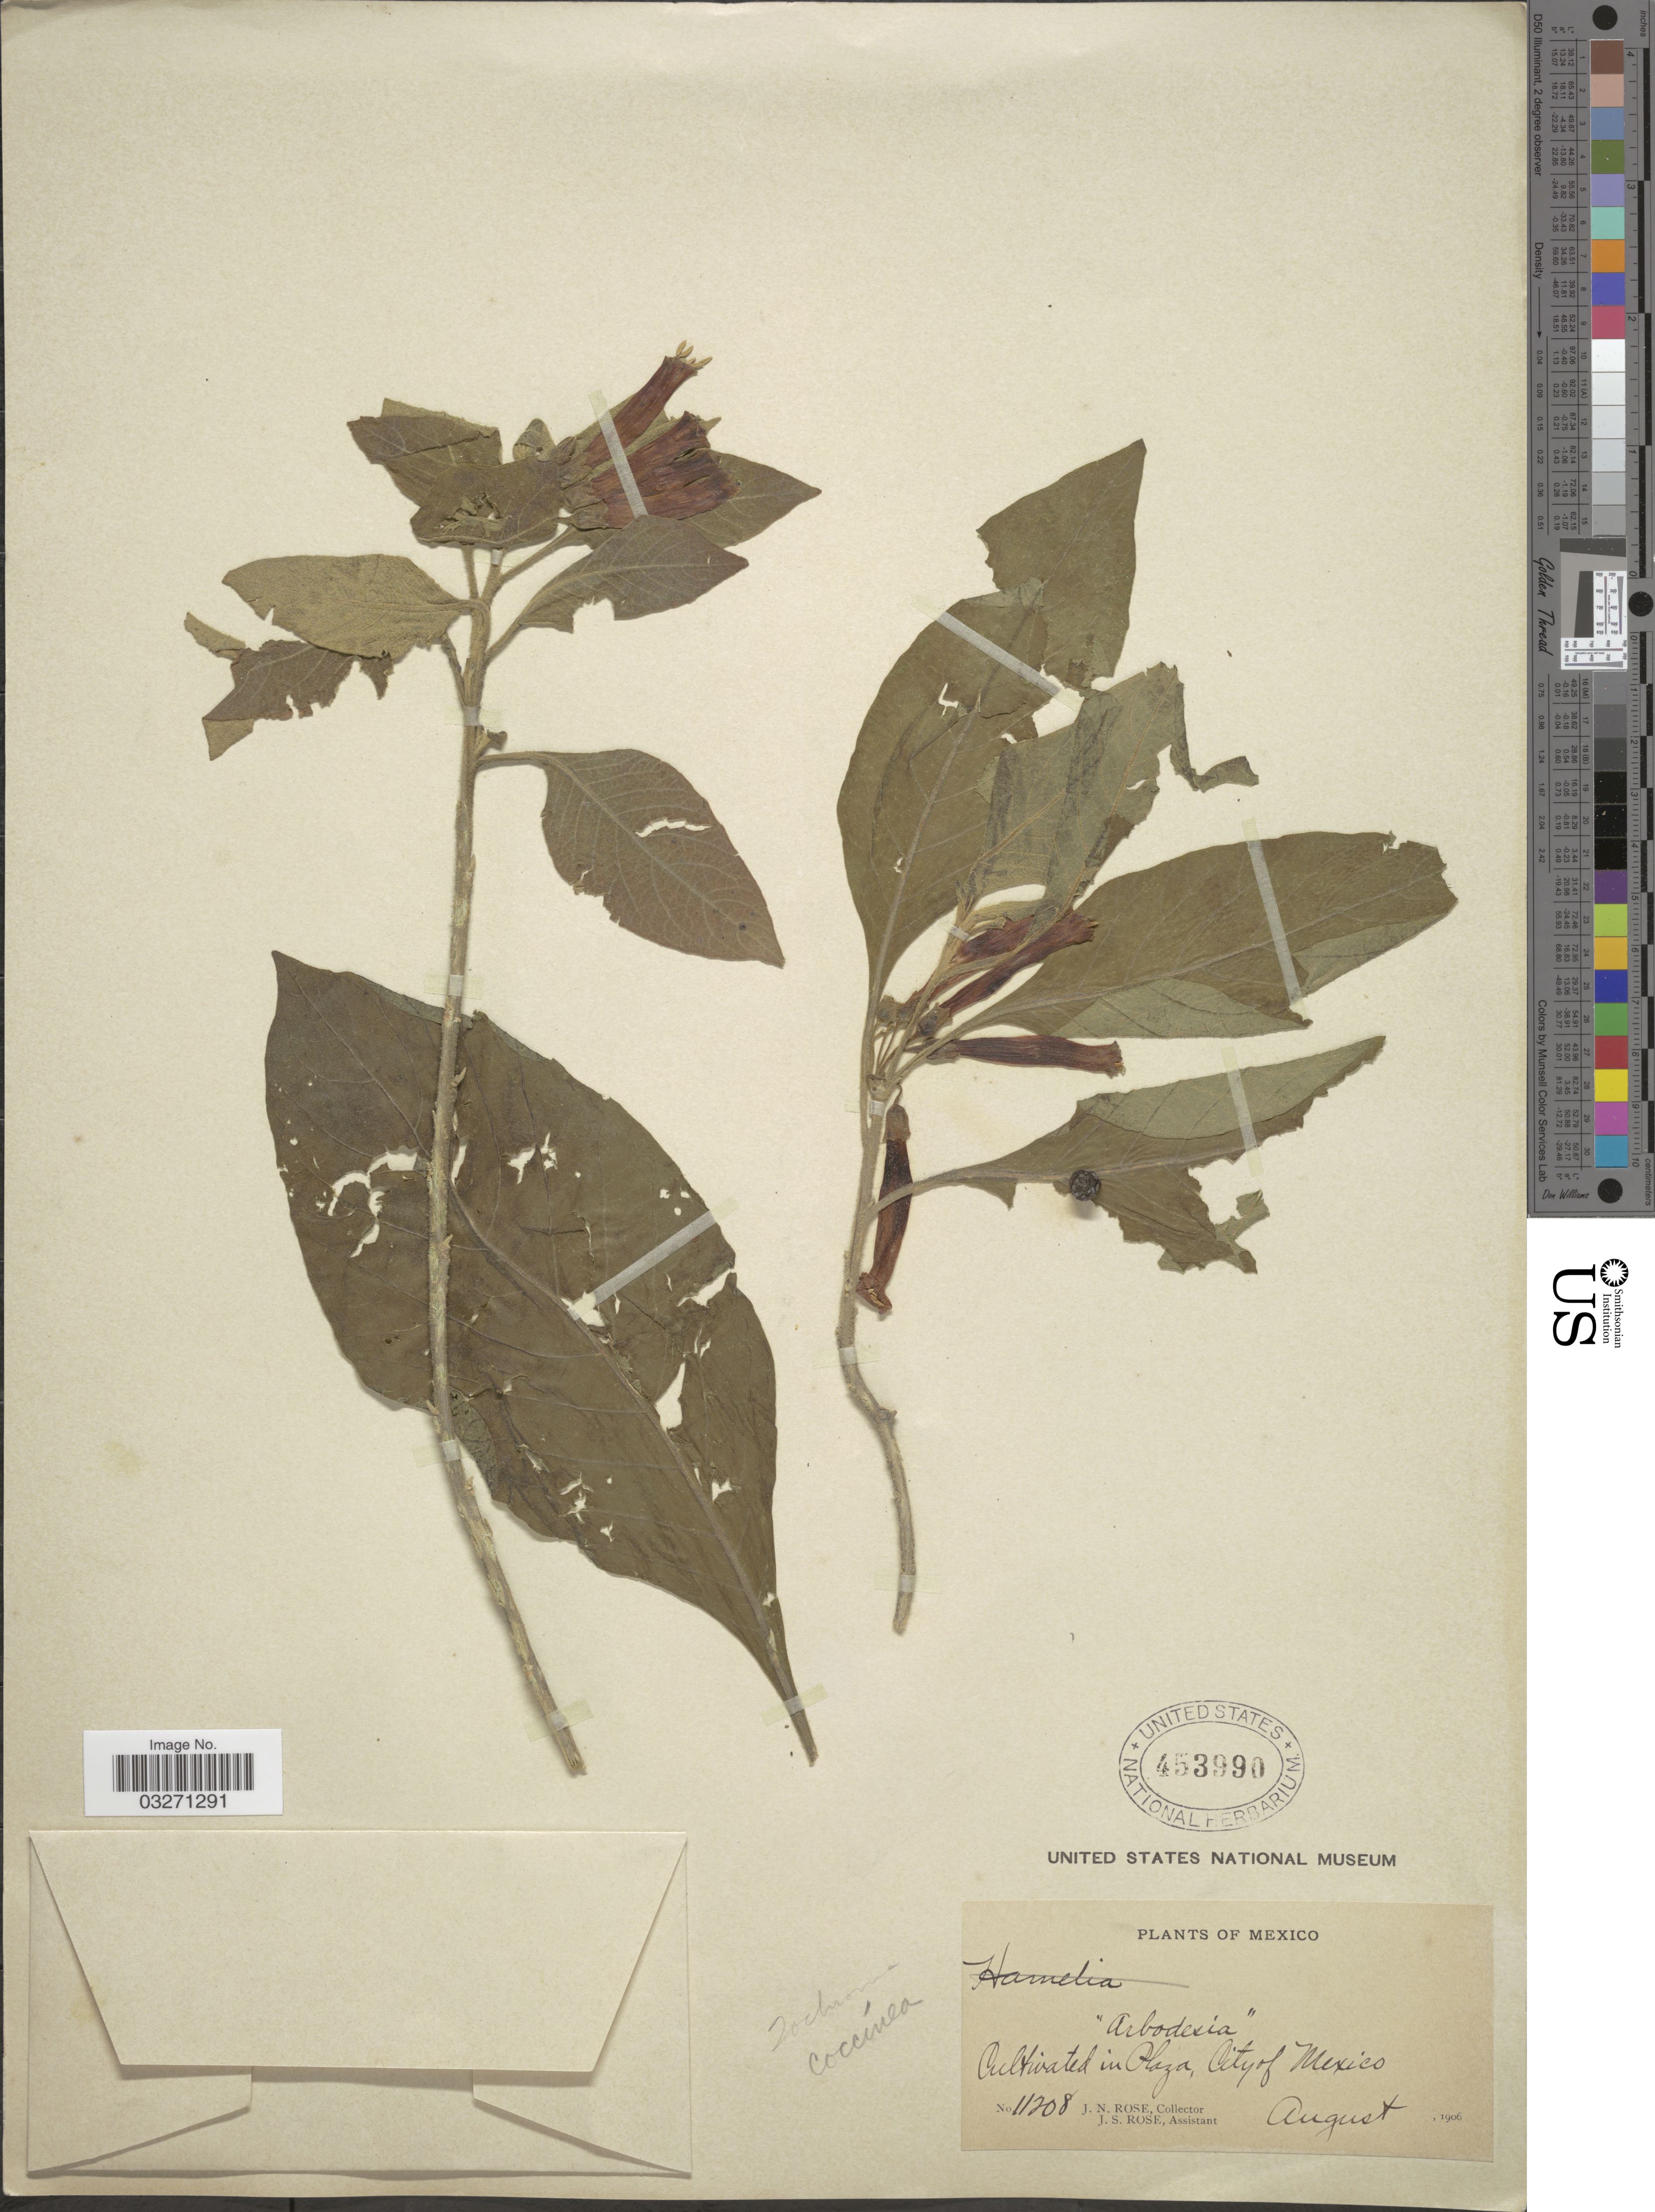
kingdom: Plantae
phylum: Tracheophyta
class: Magnoliopsida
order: Solanales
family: Solanaceae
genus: Iochroma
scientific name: Iochroma coccineum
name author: Scheidw.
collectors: J. N. Rose & J. S. Rose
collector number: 11208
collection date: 1906-08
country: Mexico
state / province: México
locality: Plaza, City of Mexico.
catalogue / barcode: US 453990